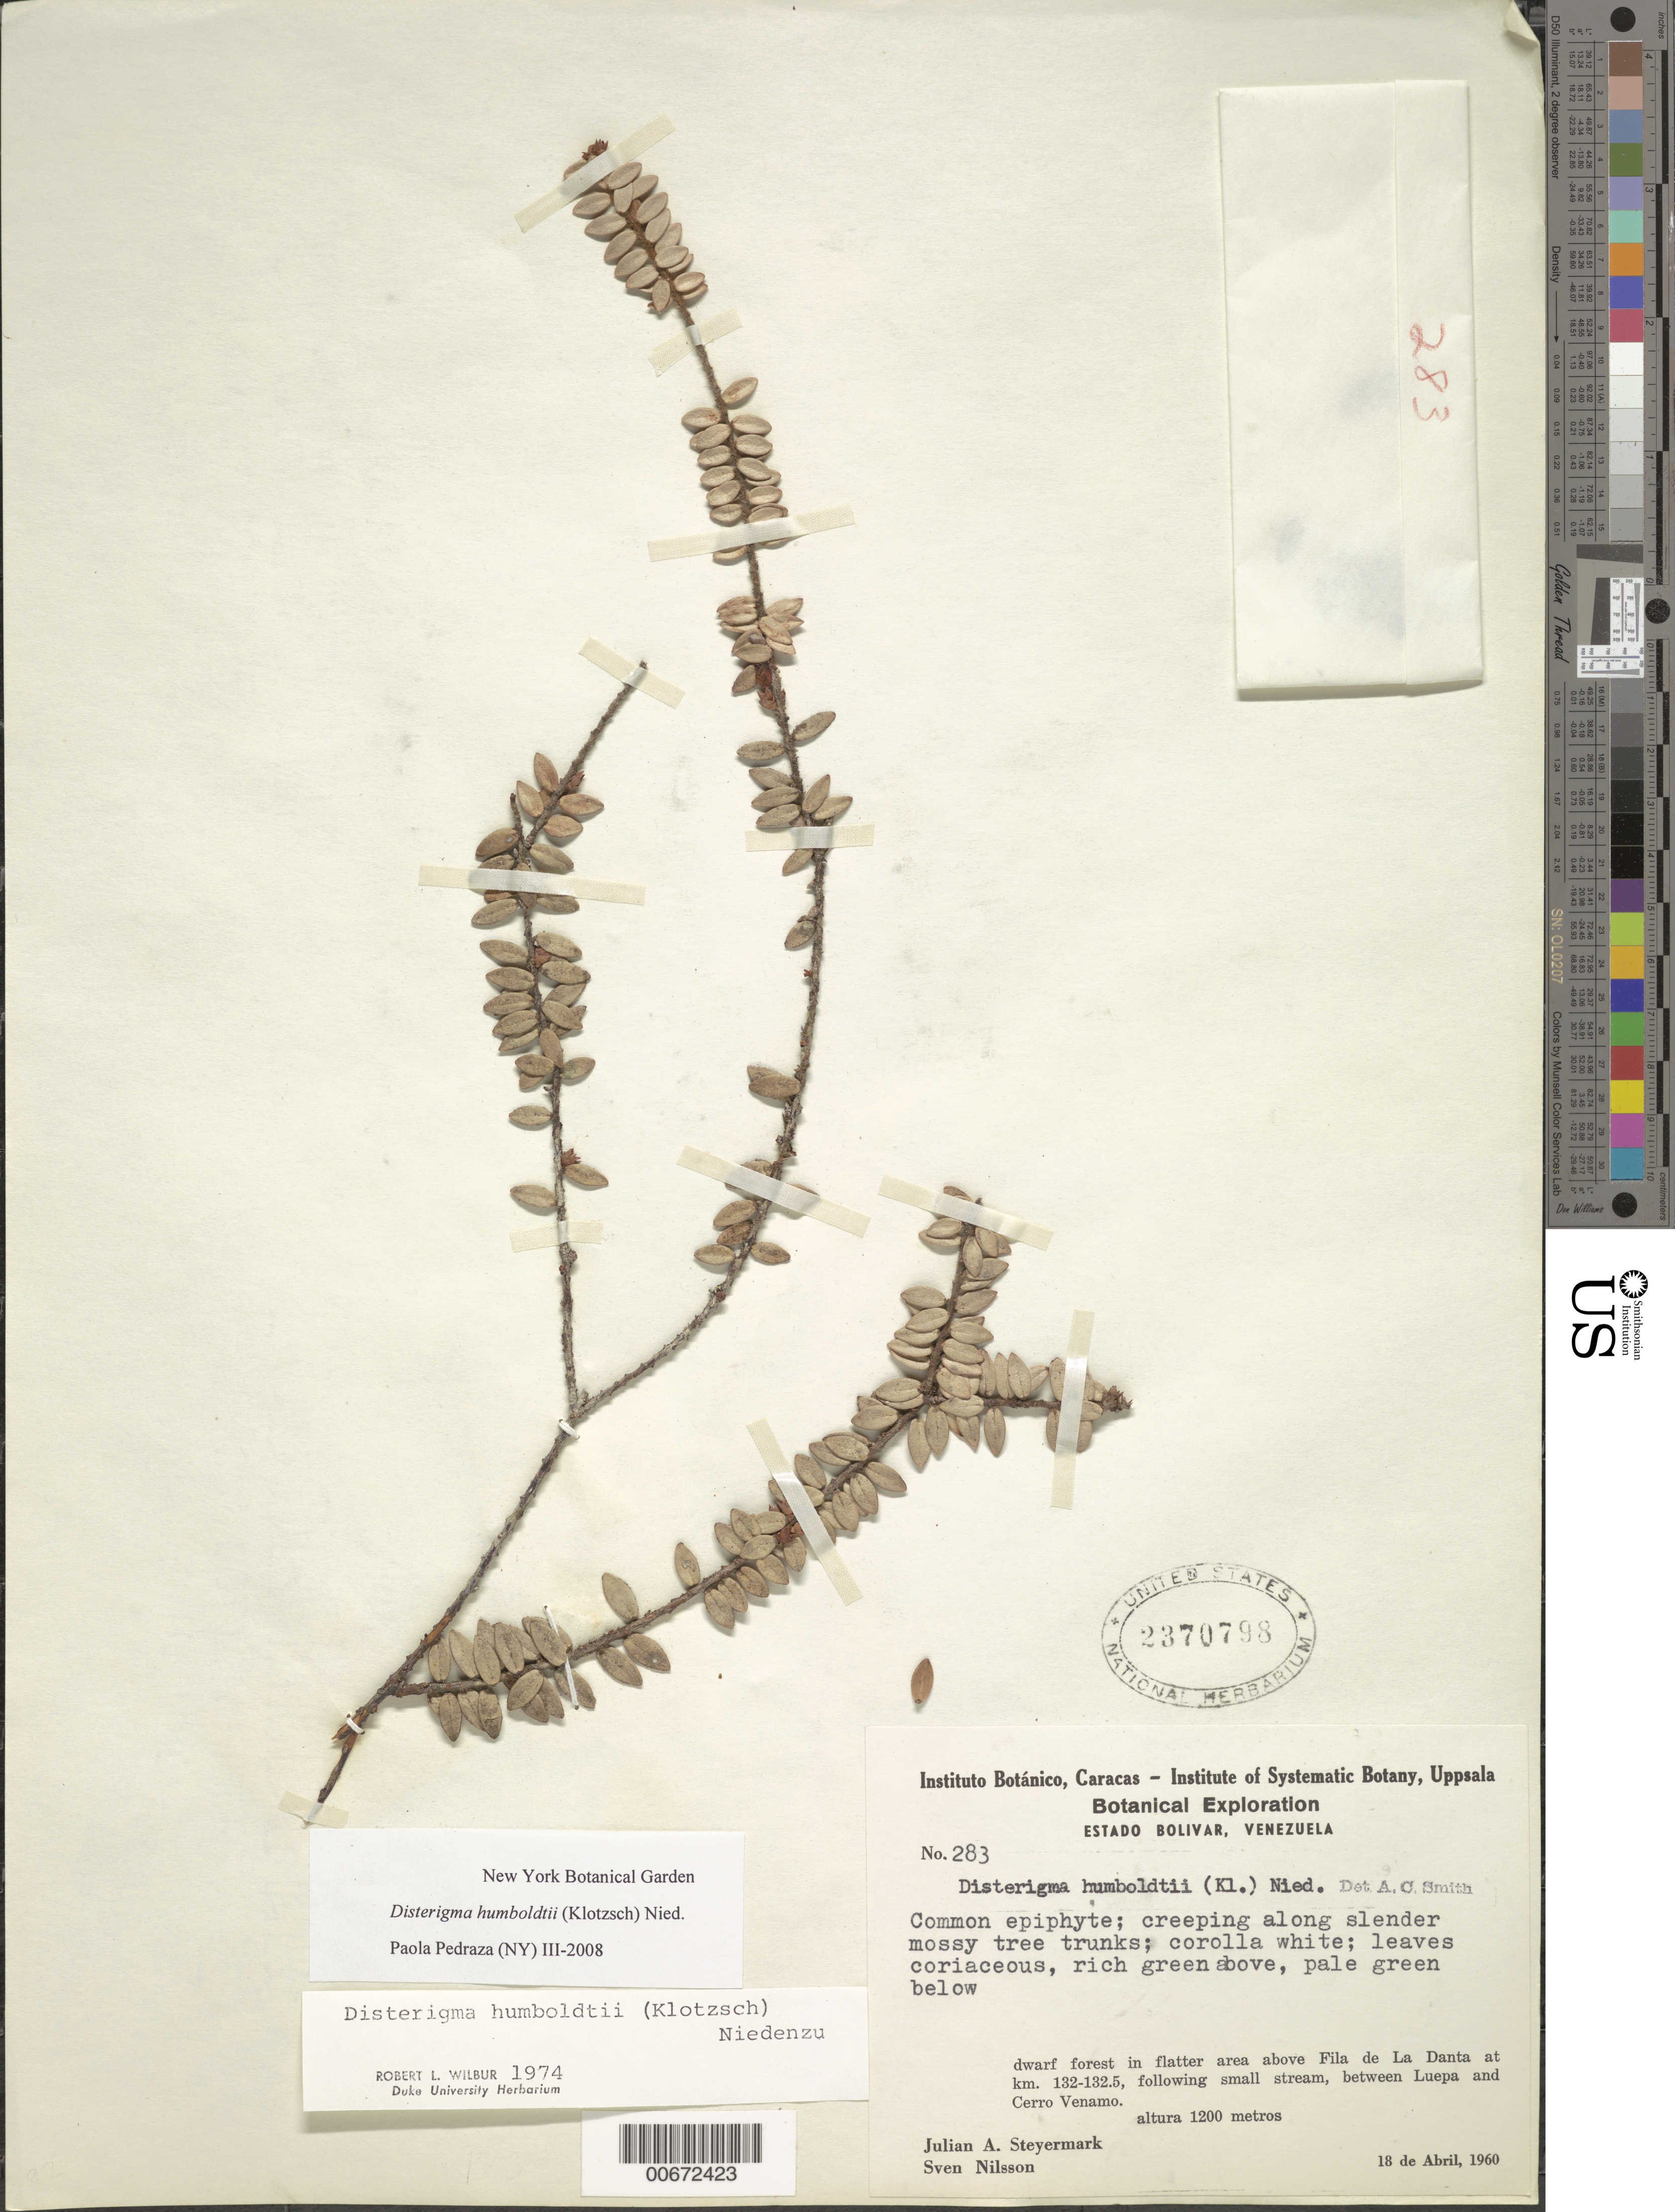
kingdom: Plantae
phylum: Tracheophyta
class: Magnoliopsida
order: Ericales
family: Ericaceae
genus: Disterigma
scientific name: Disterigma humboldtii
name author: (Klotzsch) Nied.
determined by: Wilbur, R. L.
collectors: J. Steyermark & S. Nilsson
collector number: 60 283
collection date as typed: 18-Apr-60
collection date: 1960-04-18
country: Venezuela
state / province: Bolívar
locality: Fila de La Danta, at km 132-132.5, between Luepa and Cerro Venamo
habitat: Dwarf forest, following small stream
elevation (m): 1200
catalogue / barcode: US 2370798